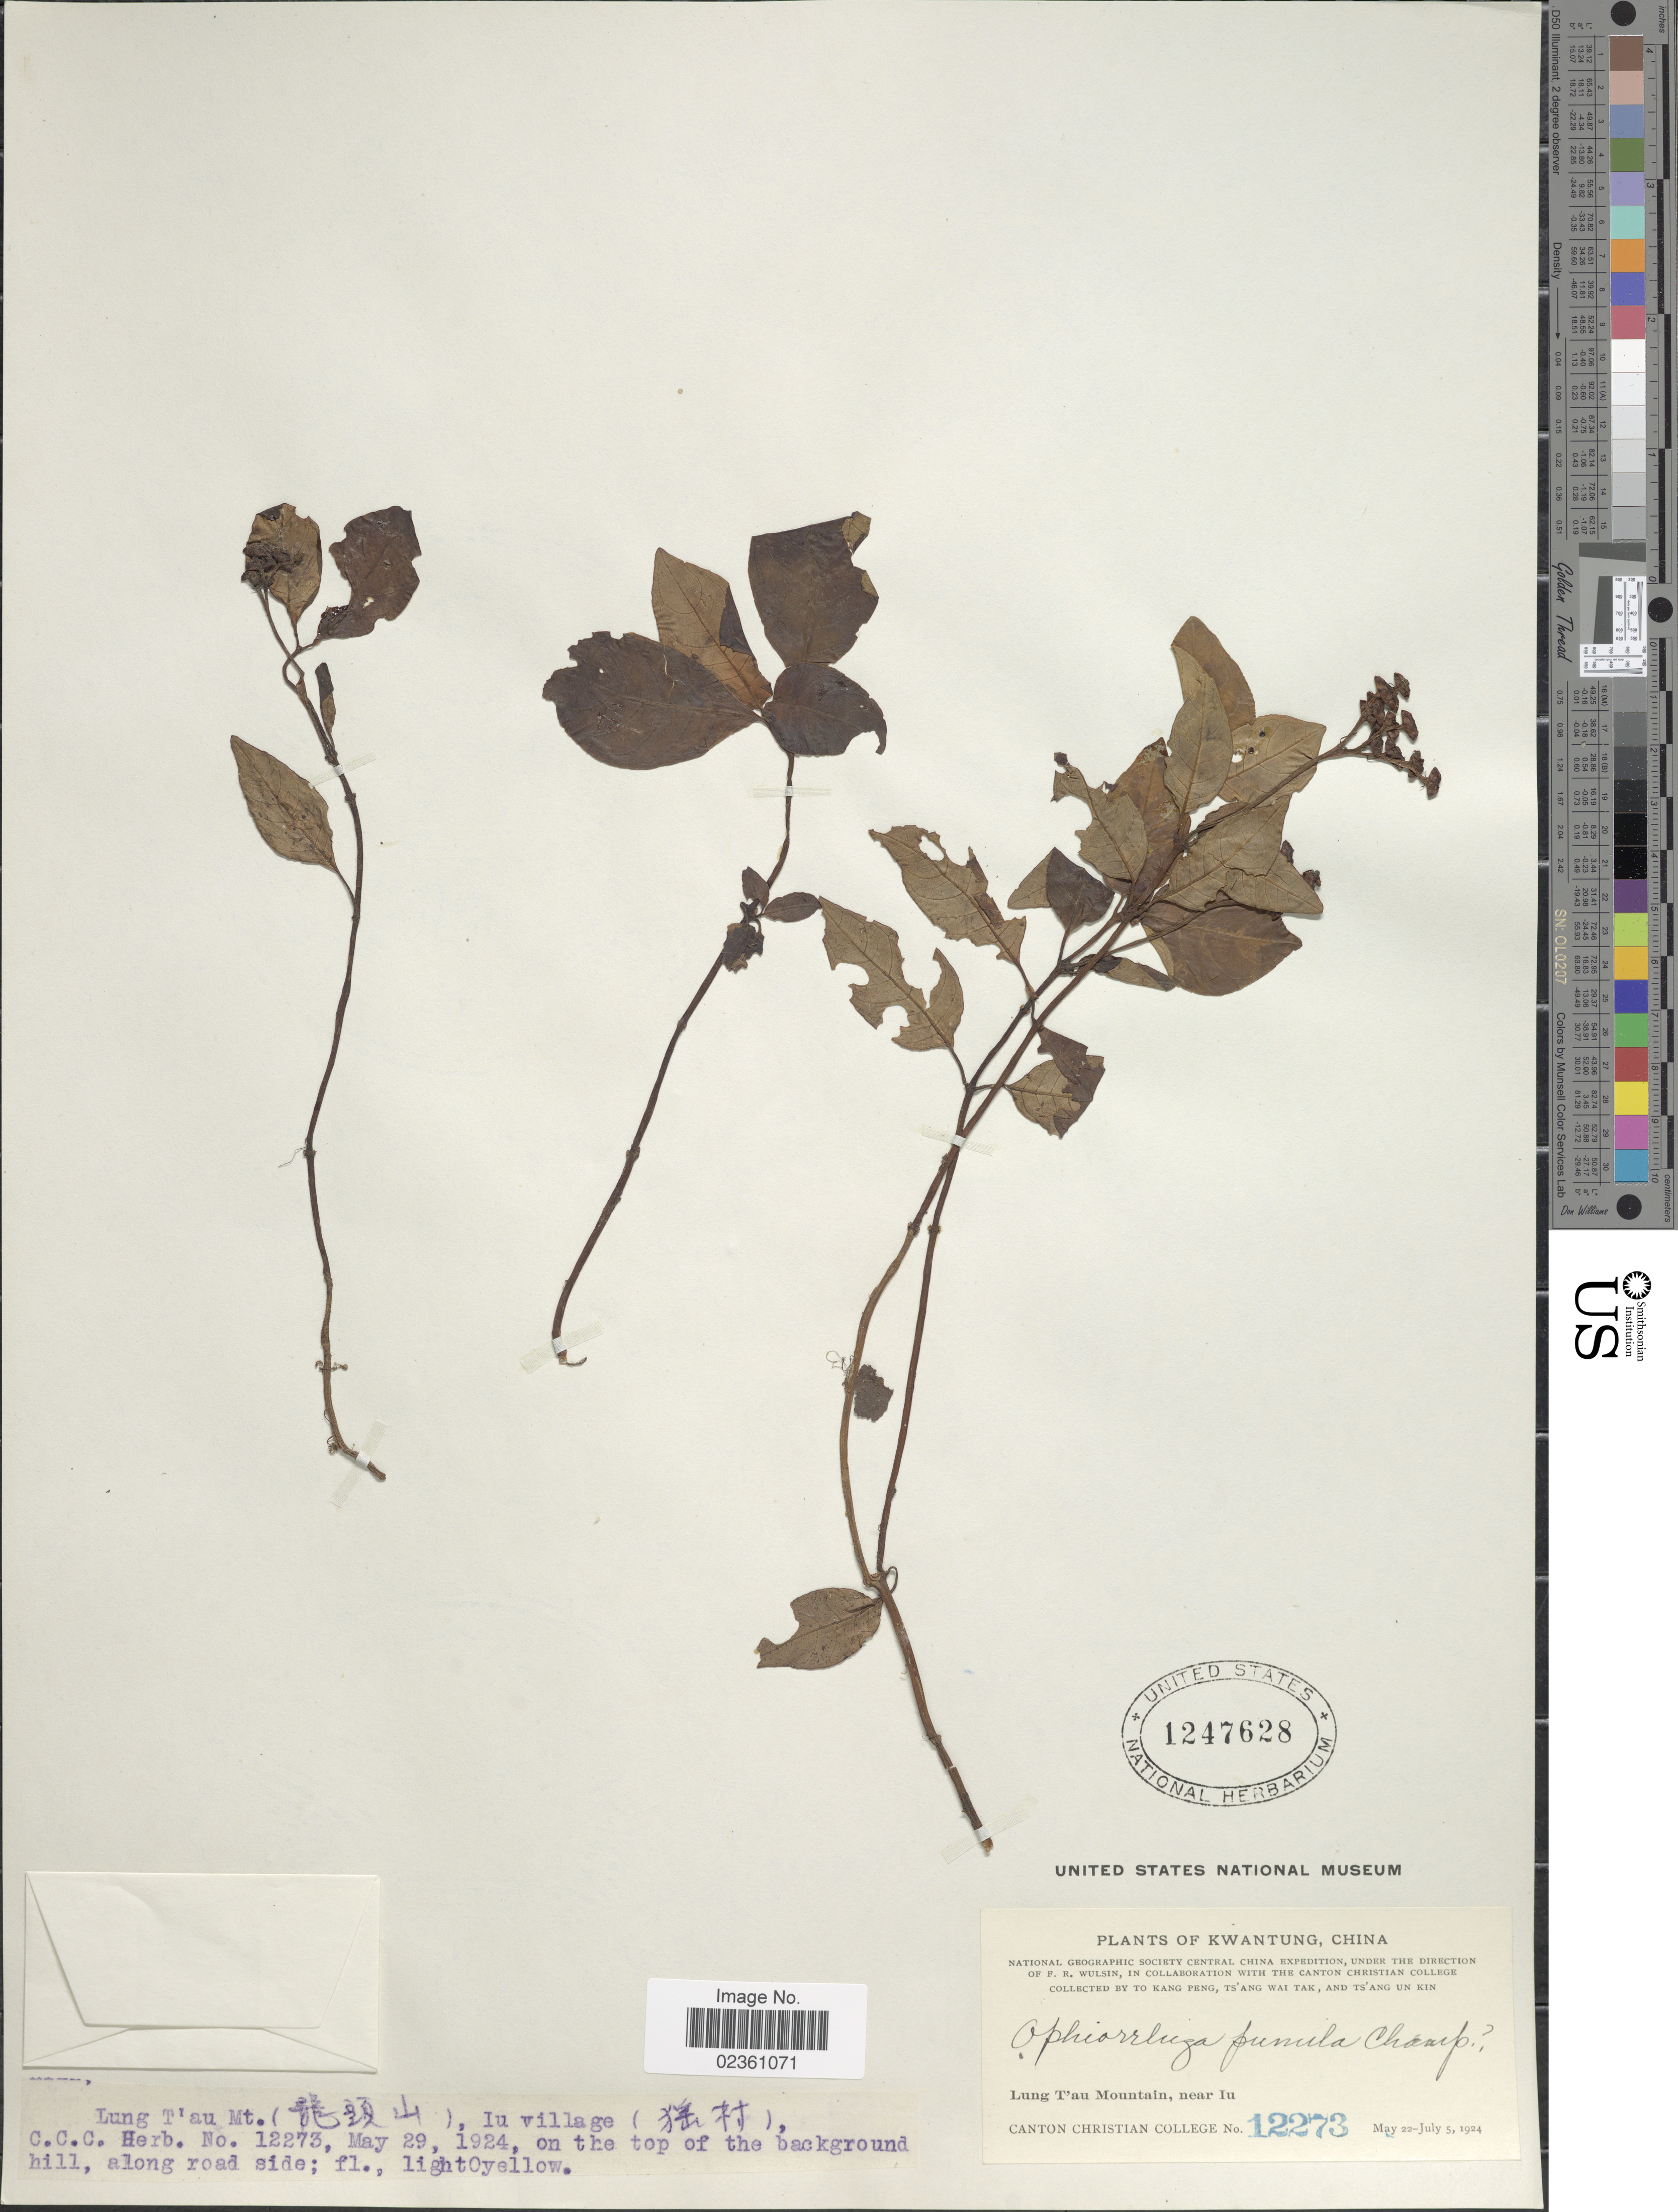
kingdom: Plantae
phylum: Tracheophyta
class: Magnoliopsida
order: Gentianales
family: Rubiaceae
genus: Ophiorrhiza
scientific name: Ophiorrhiza pumila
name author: Champ. ex Benth.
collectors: Canton Christian College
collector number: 12273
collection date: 1924-05-29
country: China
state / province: Guangdong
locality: Kwangtung, on the top of the background hill, along road side, Lung Táu Mountain, near Iu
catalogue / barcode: US 1247628